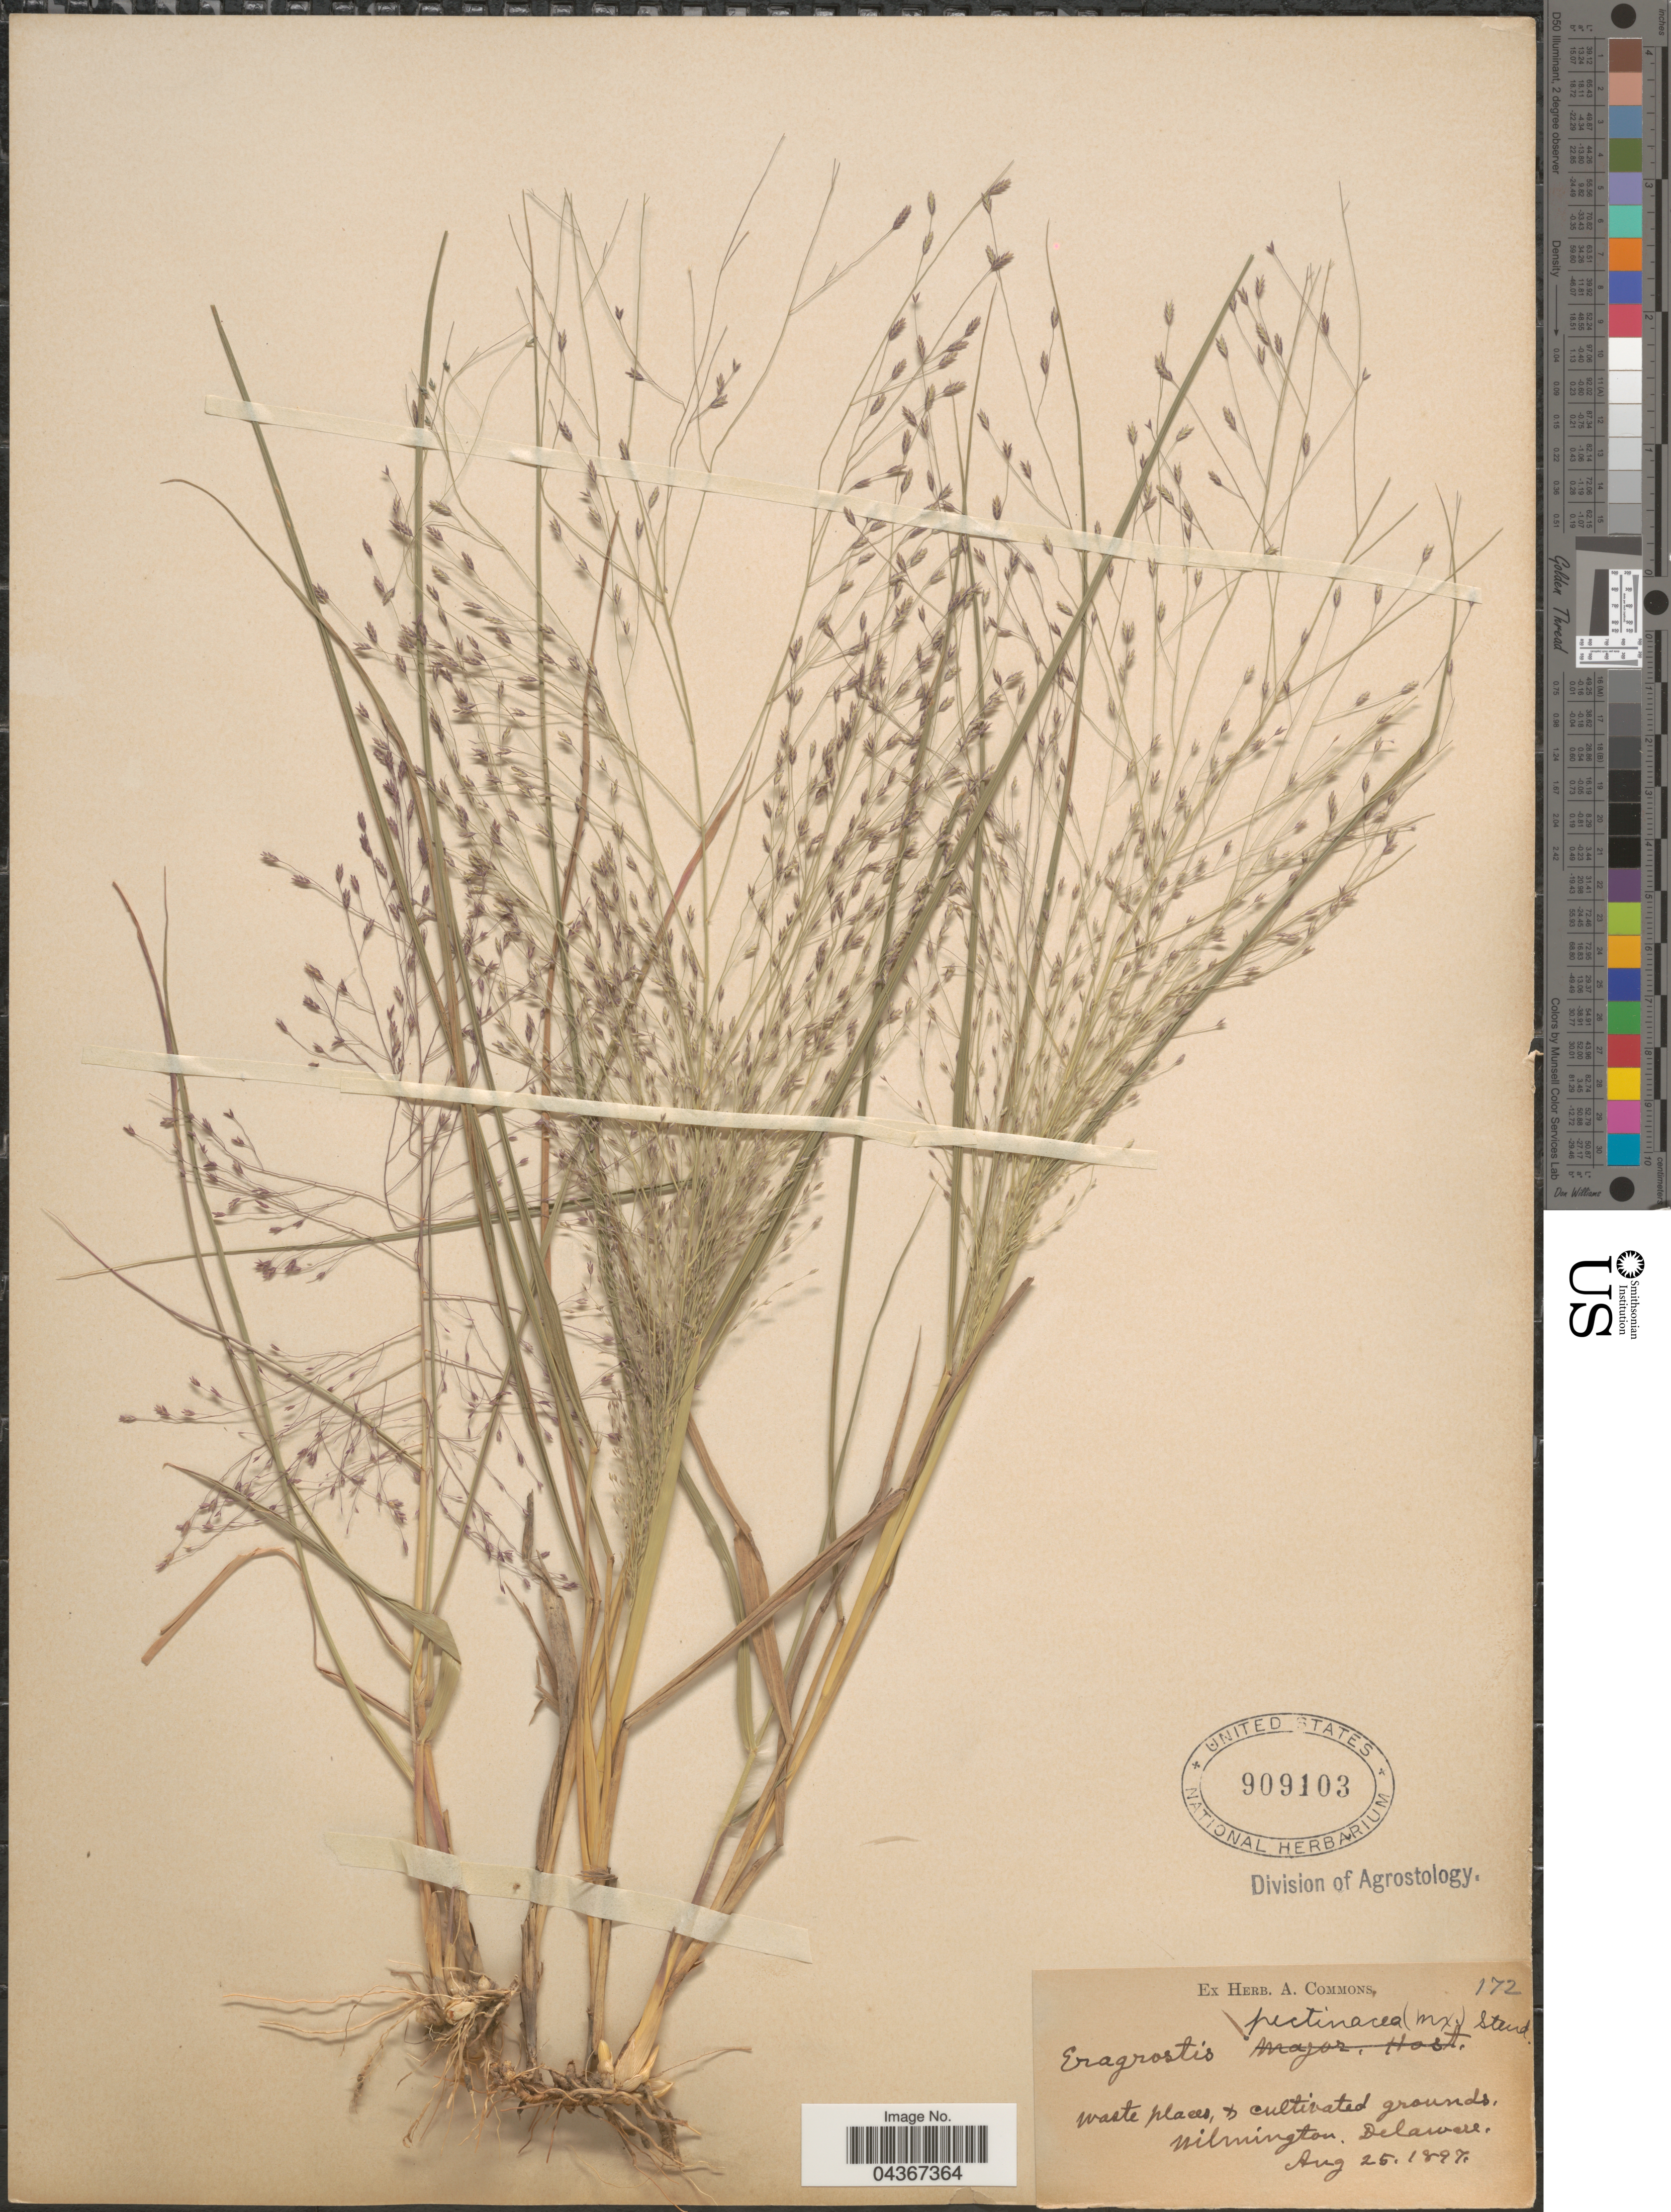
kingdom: Plantae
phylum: Tracheophyta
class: Liliopsida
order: Poales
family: Poaceae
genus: Eragrostis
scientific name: Eragrostis capillaris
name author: (L.) Nees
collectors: ex herb. A. Commons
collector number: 172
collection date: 1897-08-25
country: United States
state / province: Delaware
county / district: New Castle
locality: Waste places + cultivated grounds, Wilmington.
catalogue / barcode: US 909103